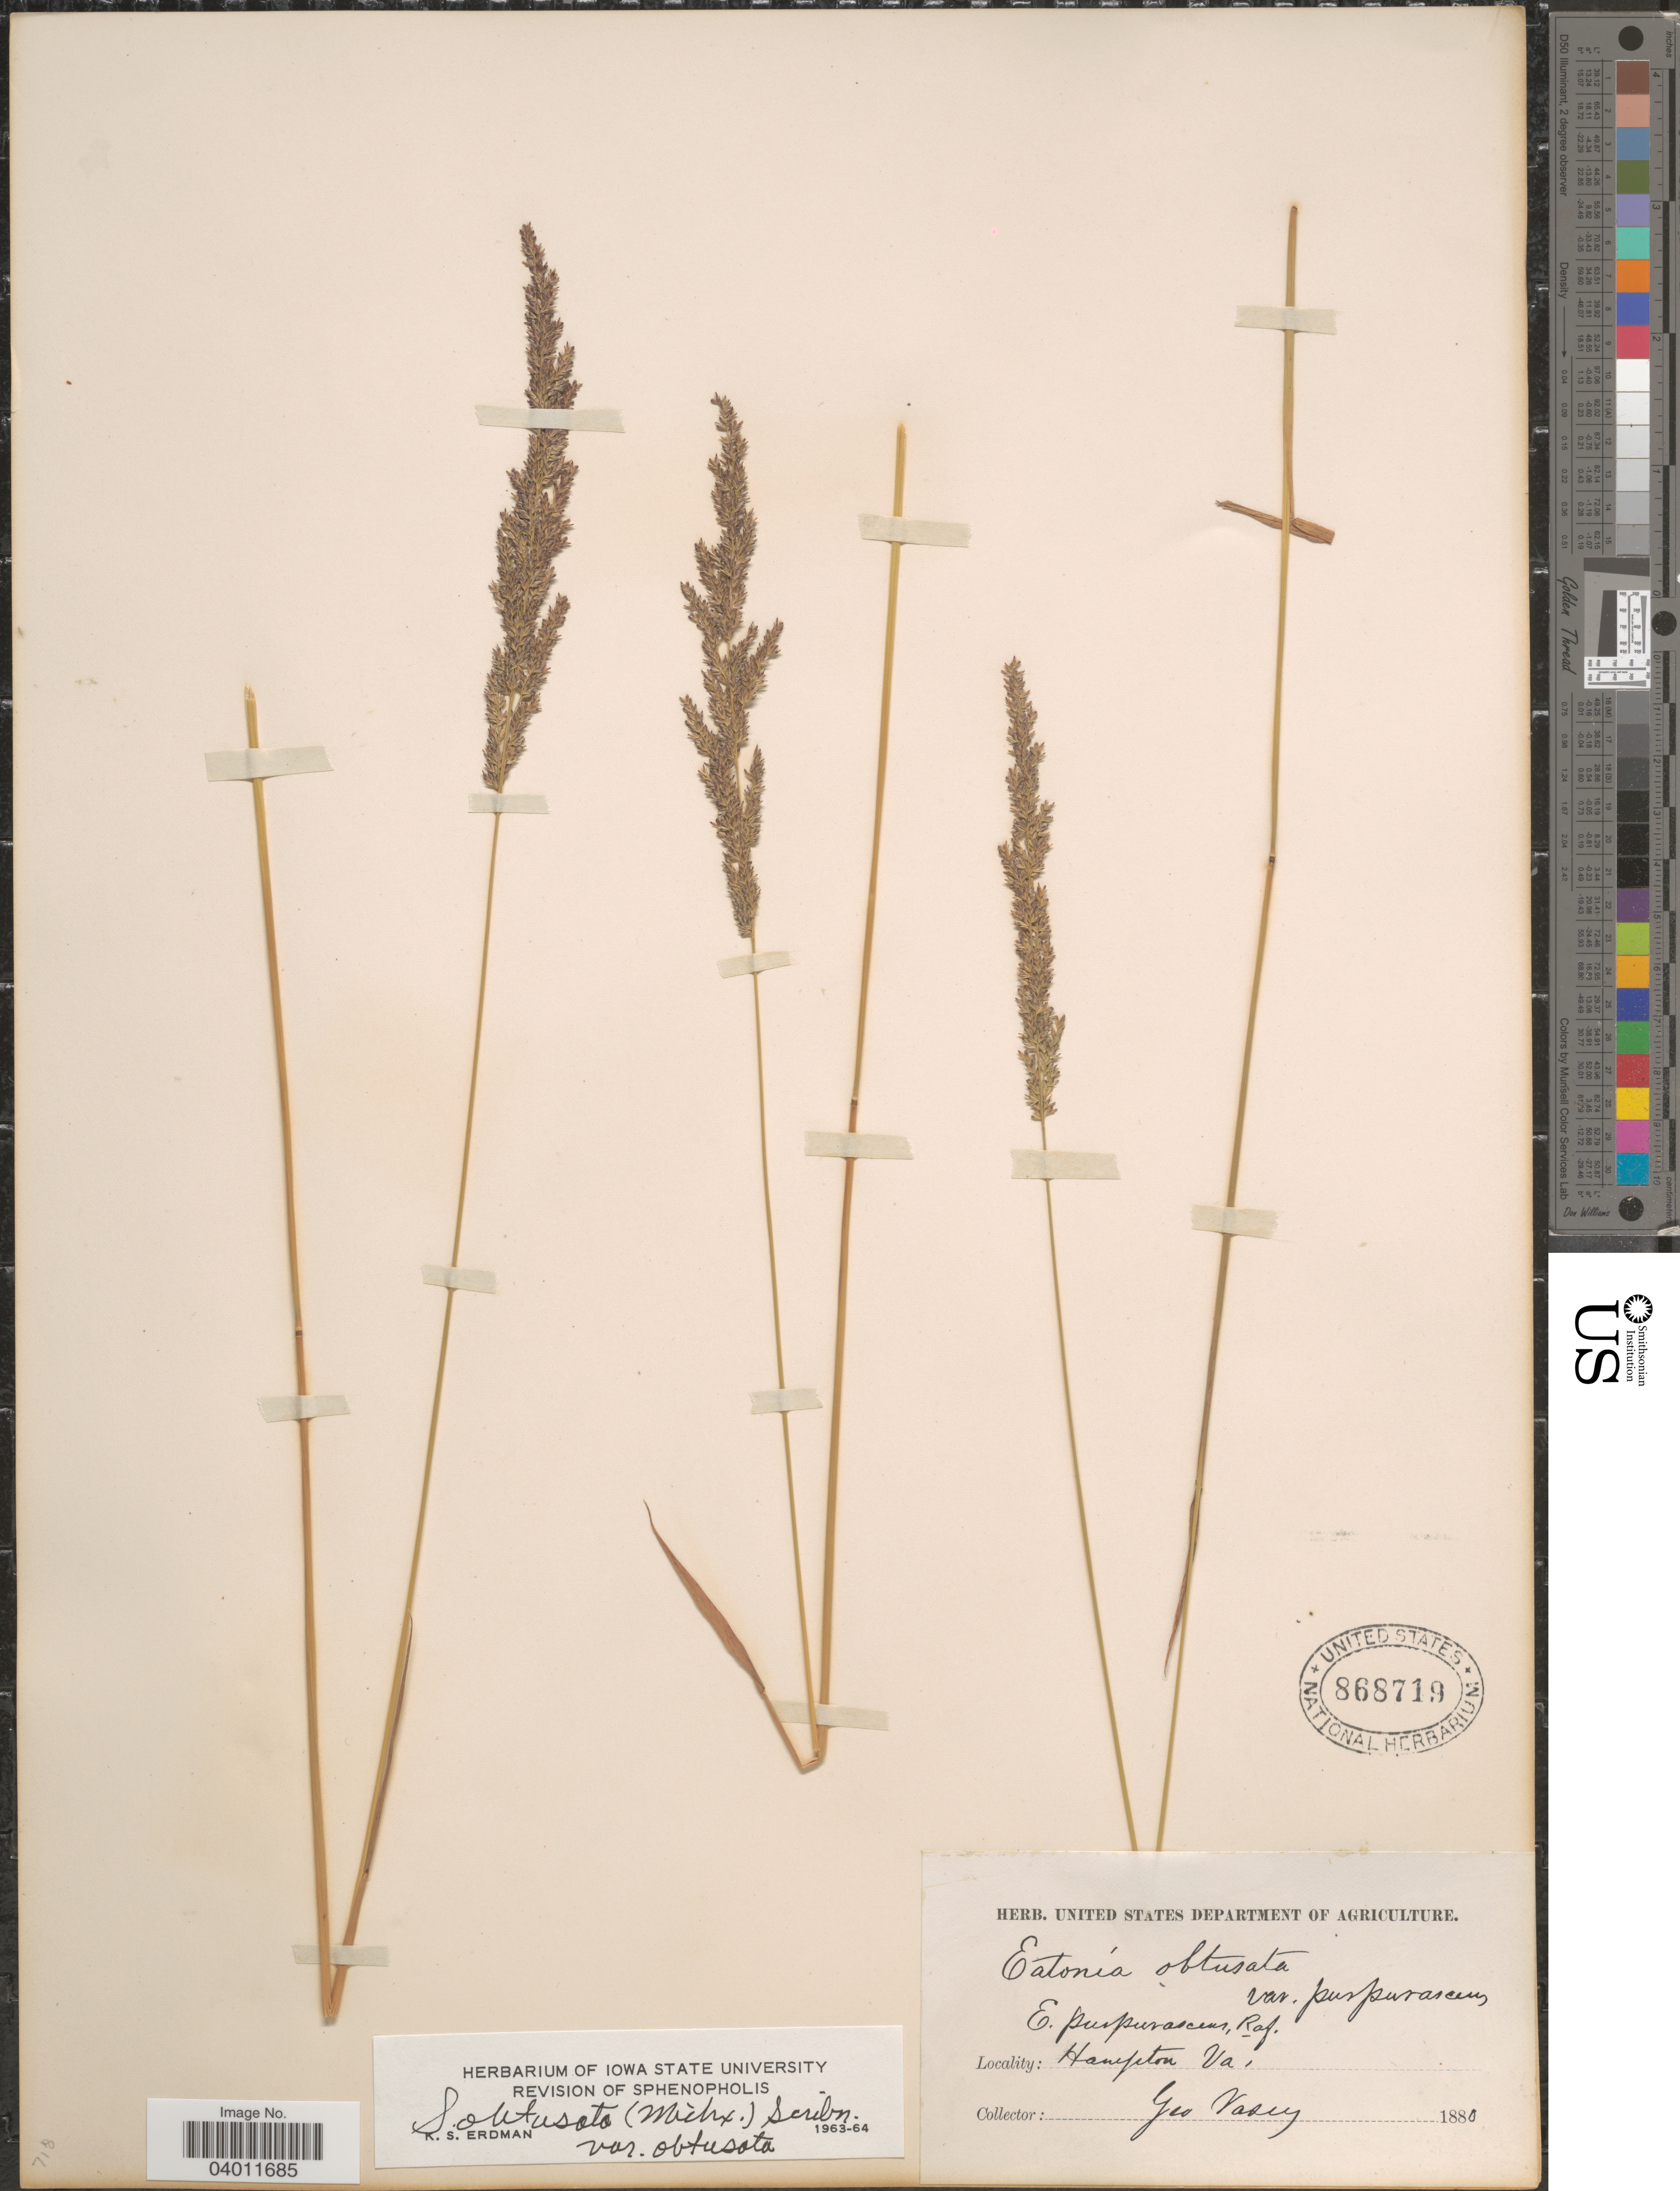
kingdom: Plantae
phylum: Tracheophyta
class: Liliopsida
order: Poales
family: Poaceae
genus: Sphenopholis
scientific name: Sphenopholis obtusata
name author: (Michx.) Scribn.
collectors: G. R. Vasey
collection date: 1880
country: United States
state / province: Virginia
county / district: City of Hampton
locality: Hampton.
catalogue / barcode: US 868719